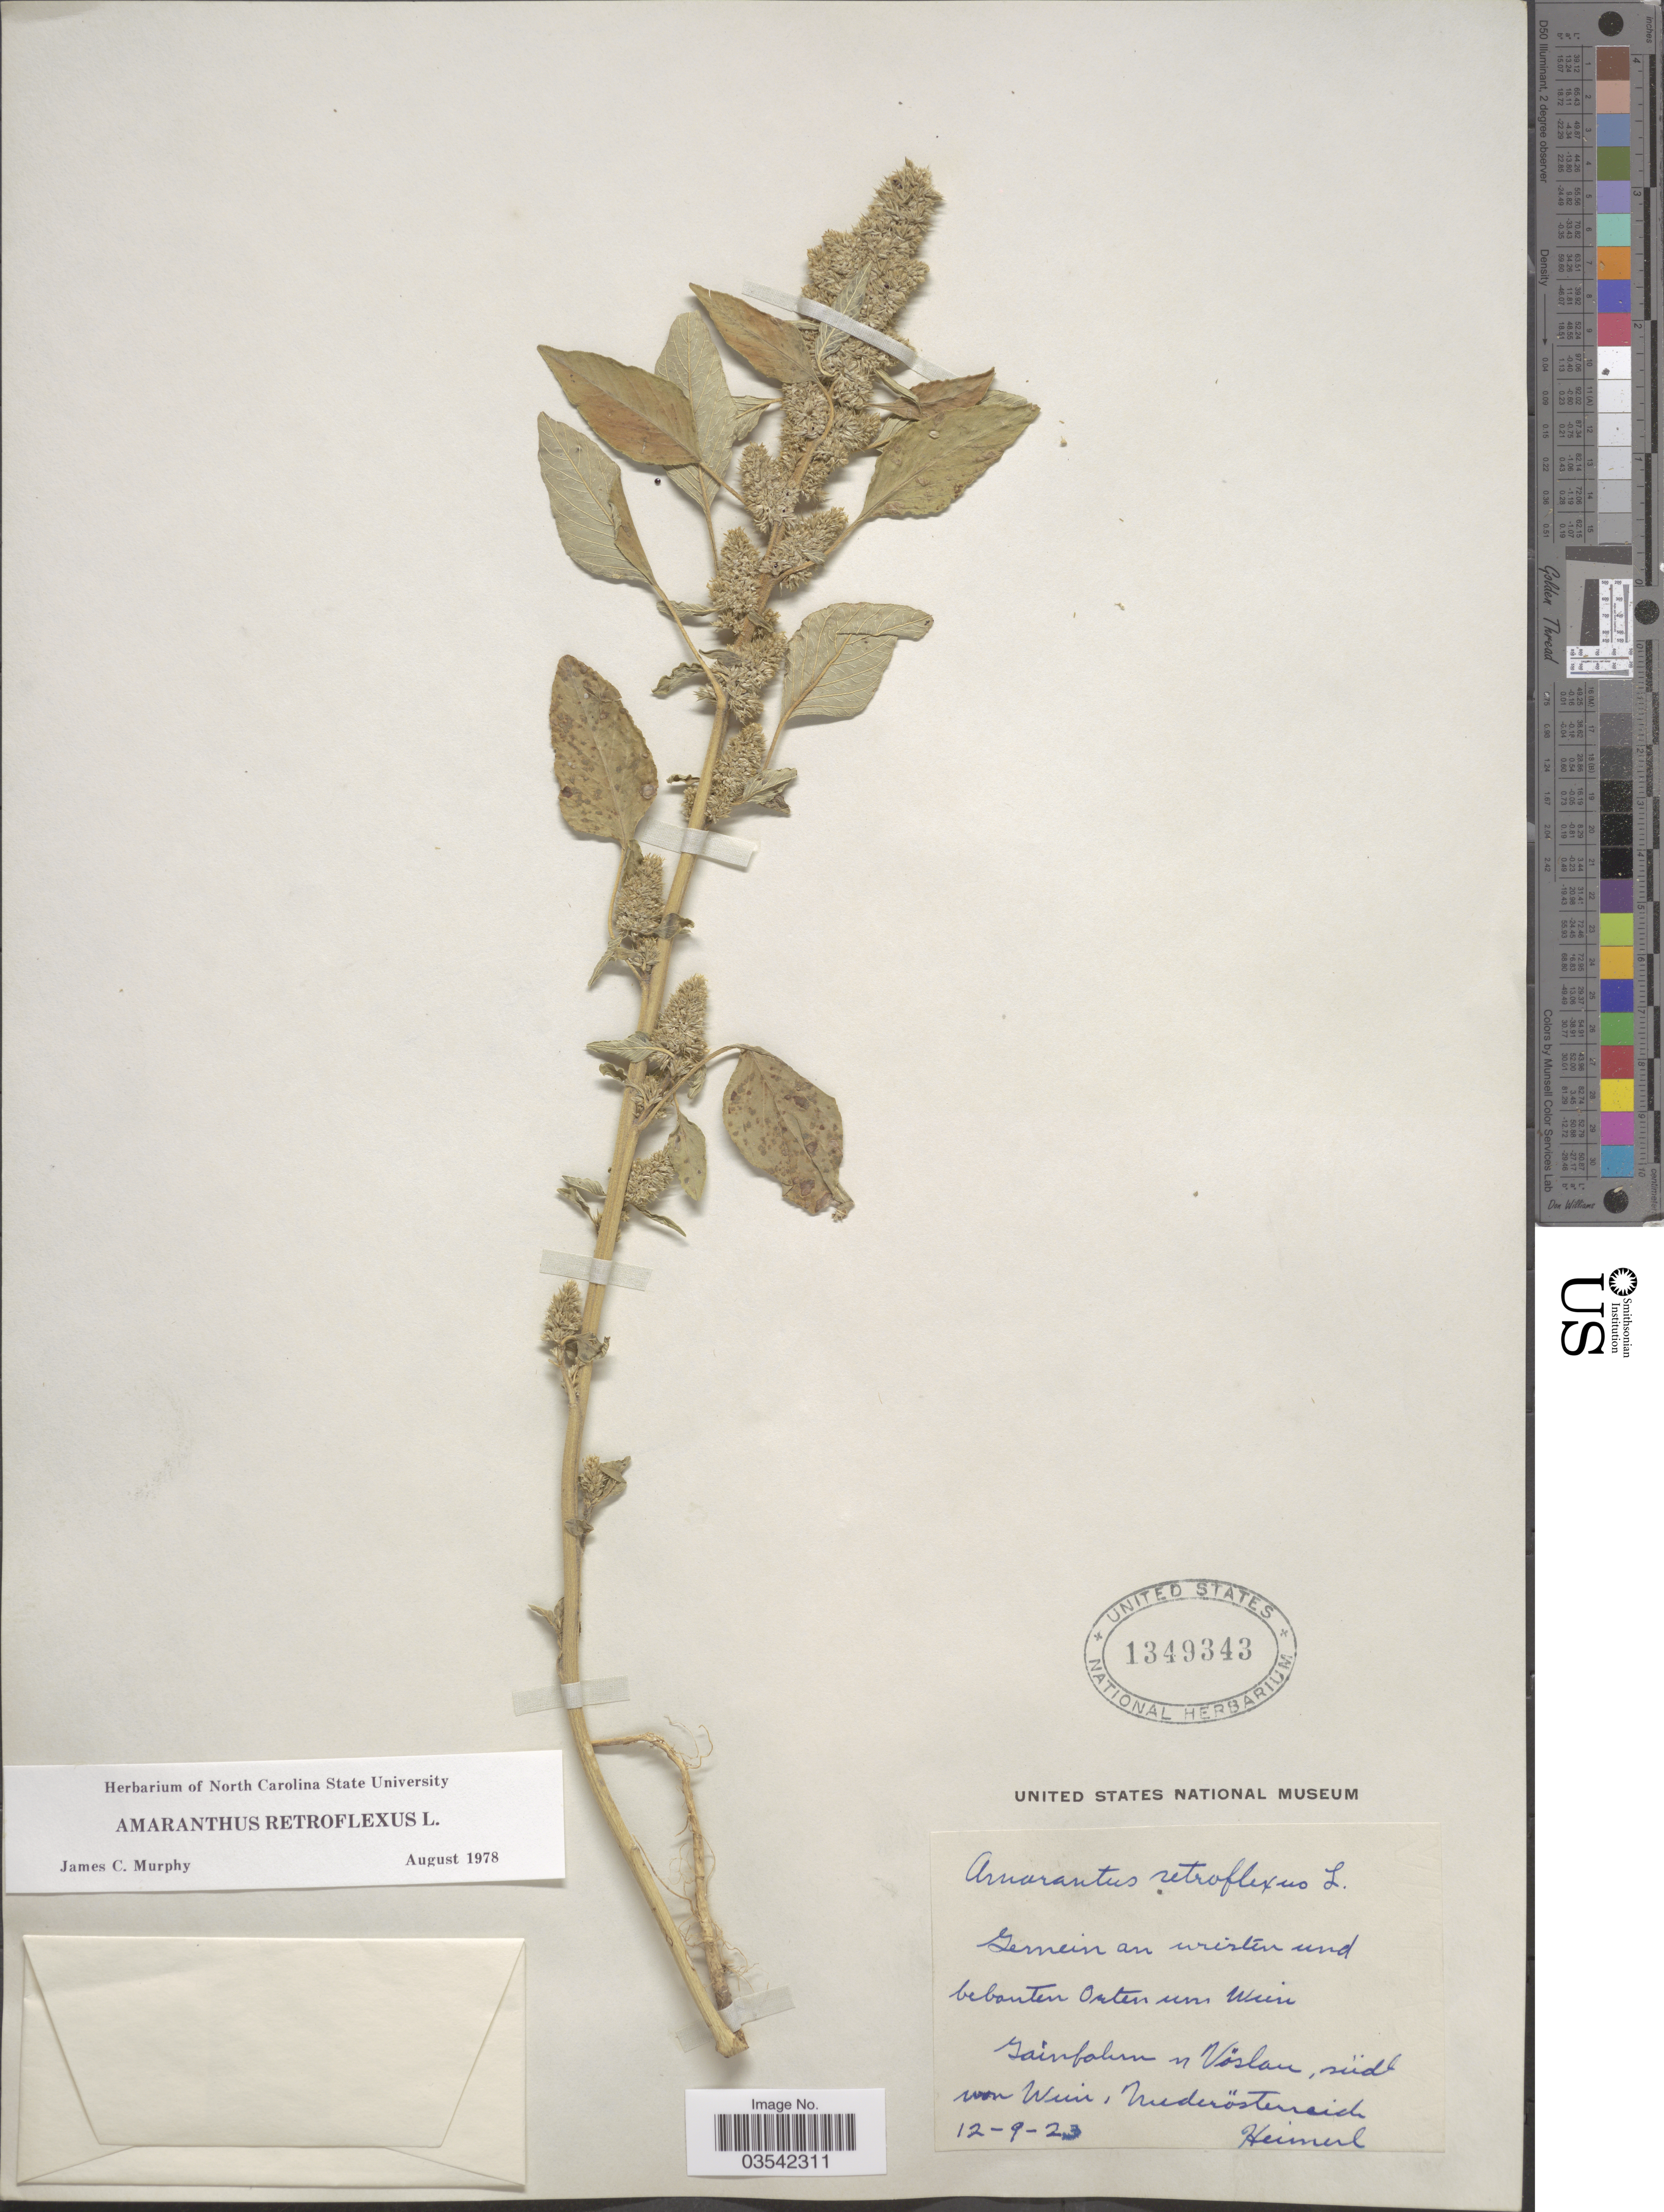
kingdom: Plantae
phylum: Tracheophyta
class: Magnoliopsida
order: Caryophyllales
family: Amaranthaceae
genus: Amaranthus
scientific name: Amaranthus retroflexus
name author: L.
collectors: Heimerl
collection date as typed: Transcribed d/m/y: 12/9/23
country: Austria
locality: Gemein an wristen [interpreted] und bebanten Orten um Wien. Gainfahrn in Vöslau, südl von Wien, Niederösterreich.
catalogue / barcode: US 1349343